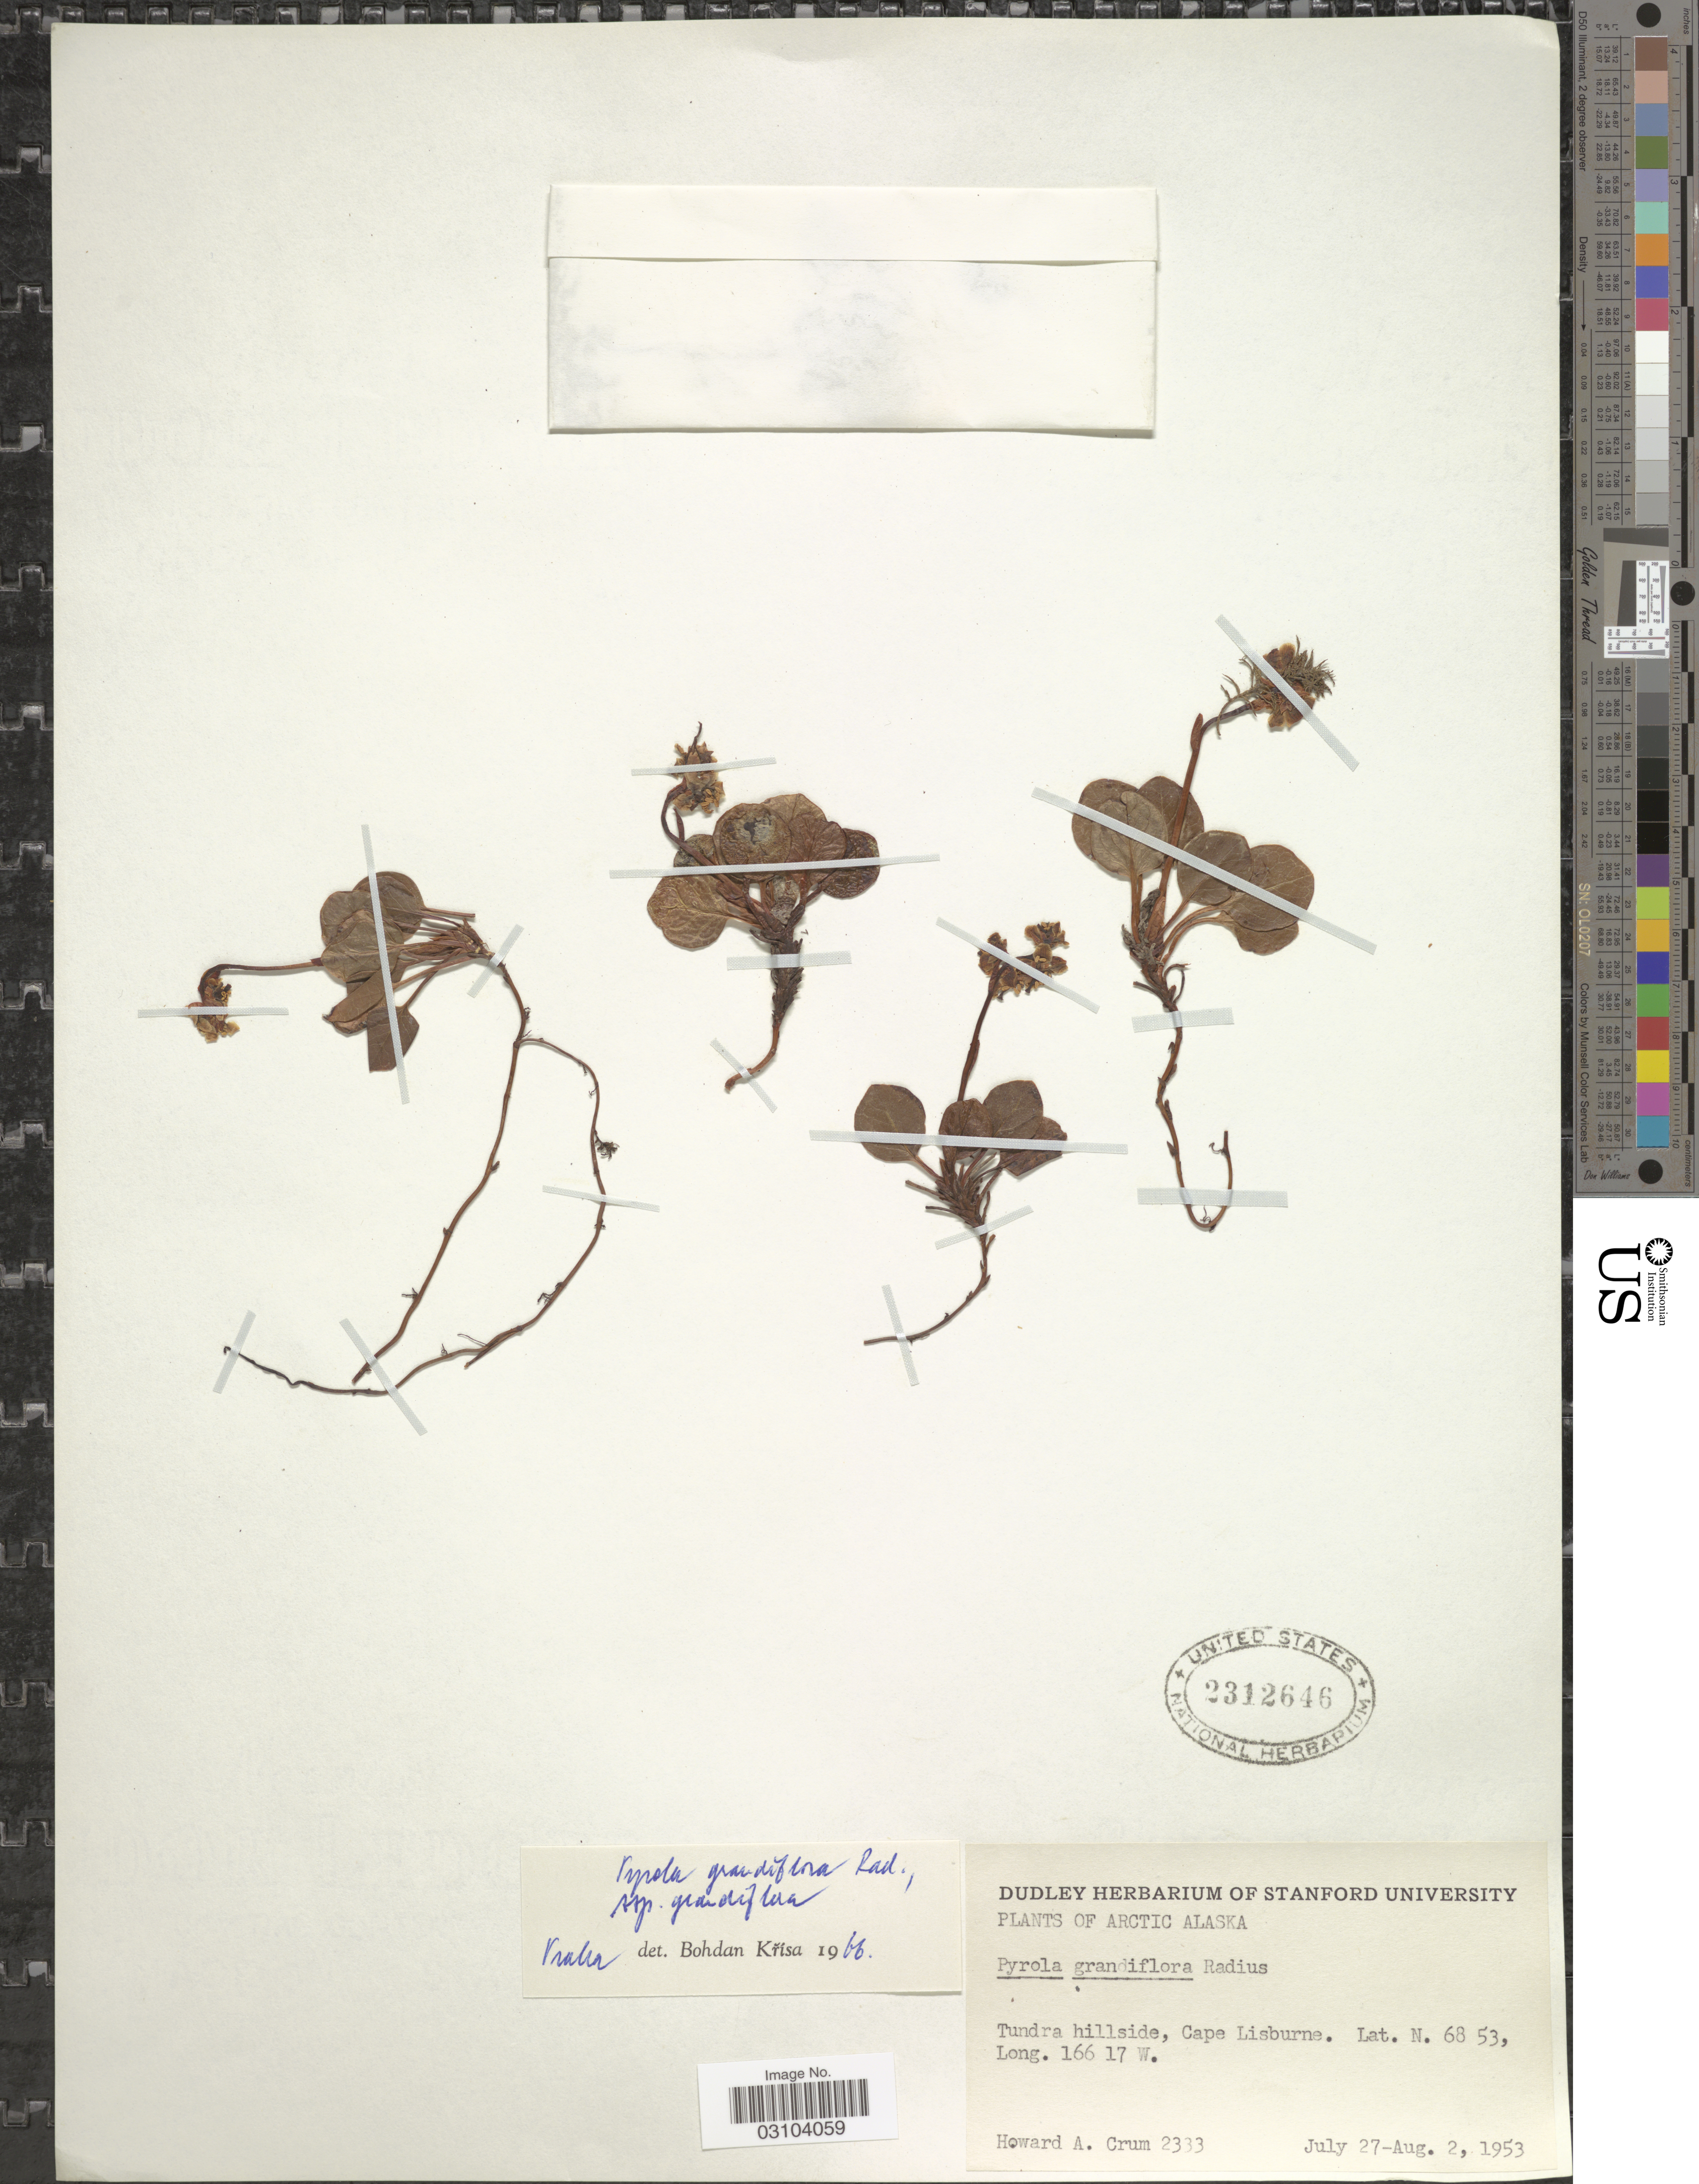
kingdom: Plantae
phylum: Tracheophyta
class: Magnoliopsida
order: Ericales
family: Ericaceae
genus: Pyrola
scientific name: Pyrola grandiflora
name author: Radius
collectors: H. A. Crum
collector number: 2333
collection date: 1953-07-27/1953-08-02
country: United States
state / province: Alaska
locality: Arctic Alaska. Cape Lisburne.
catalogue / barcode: US 2312646